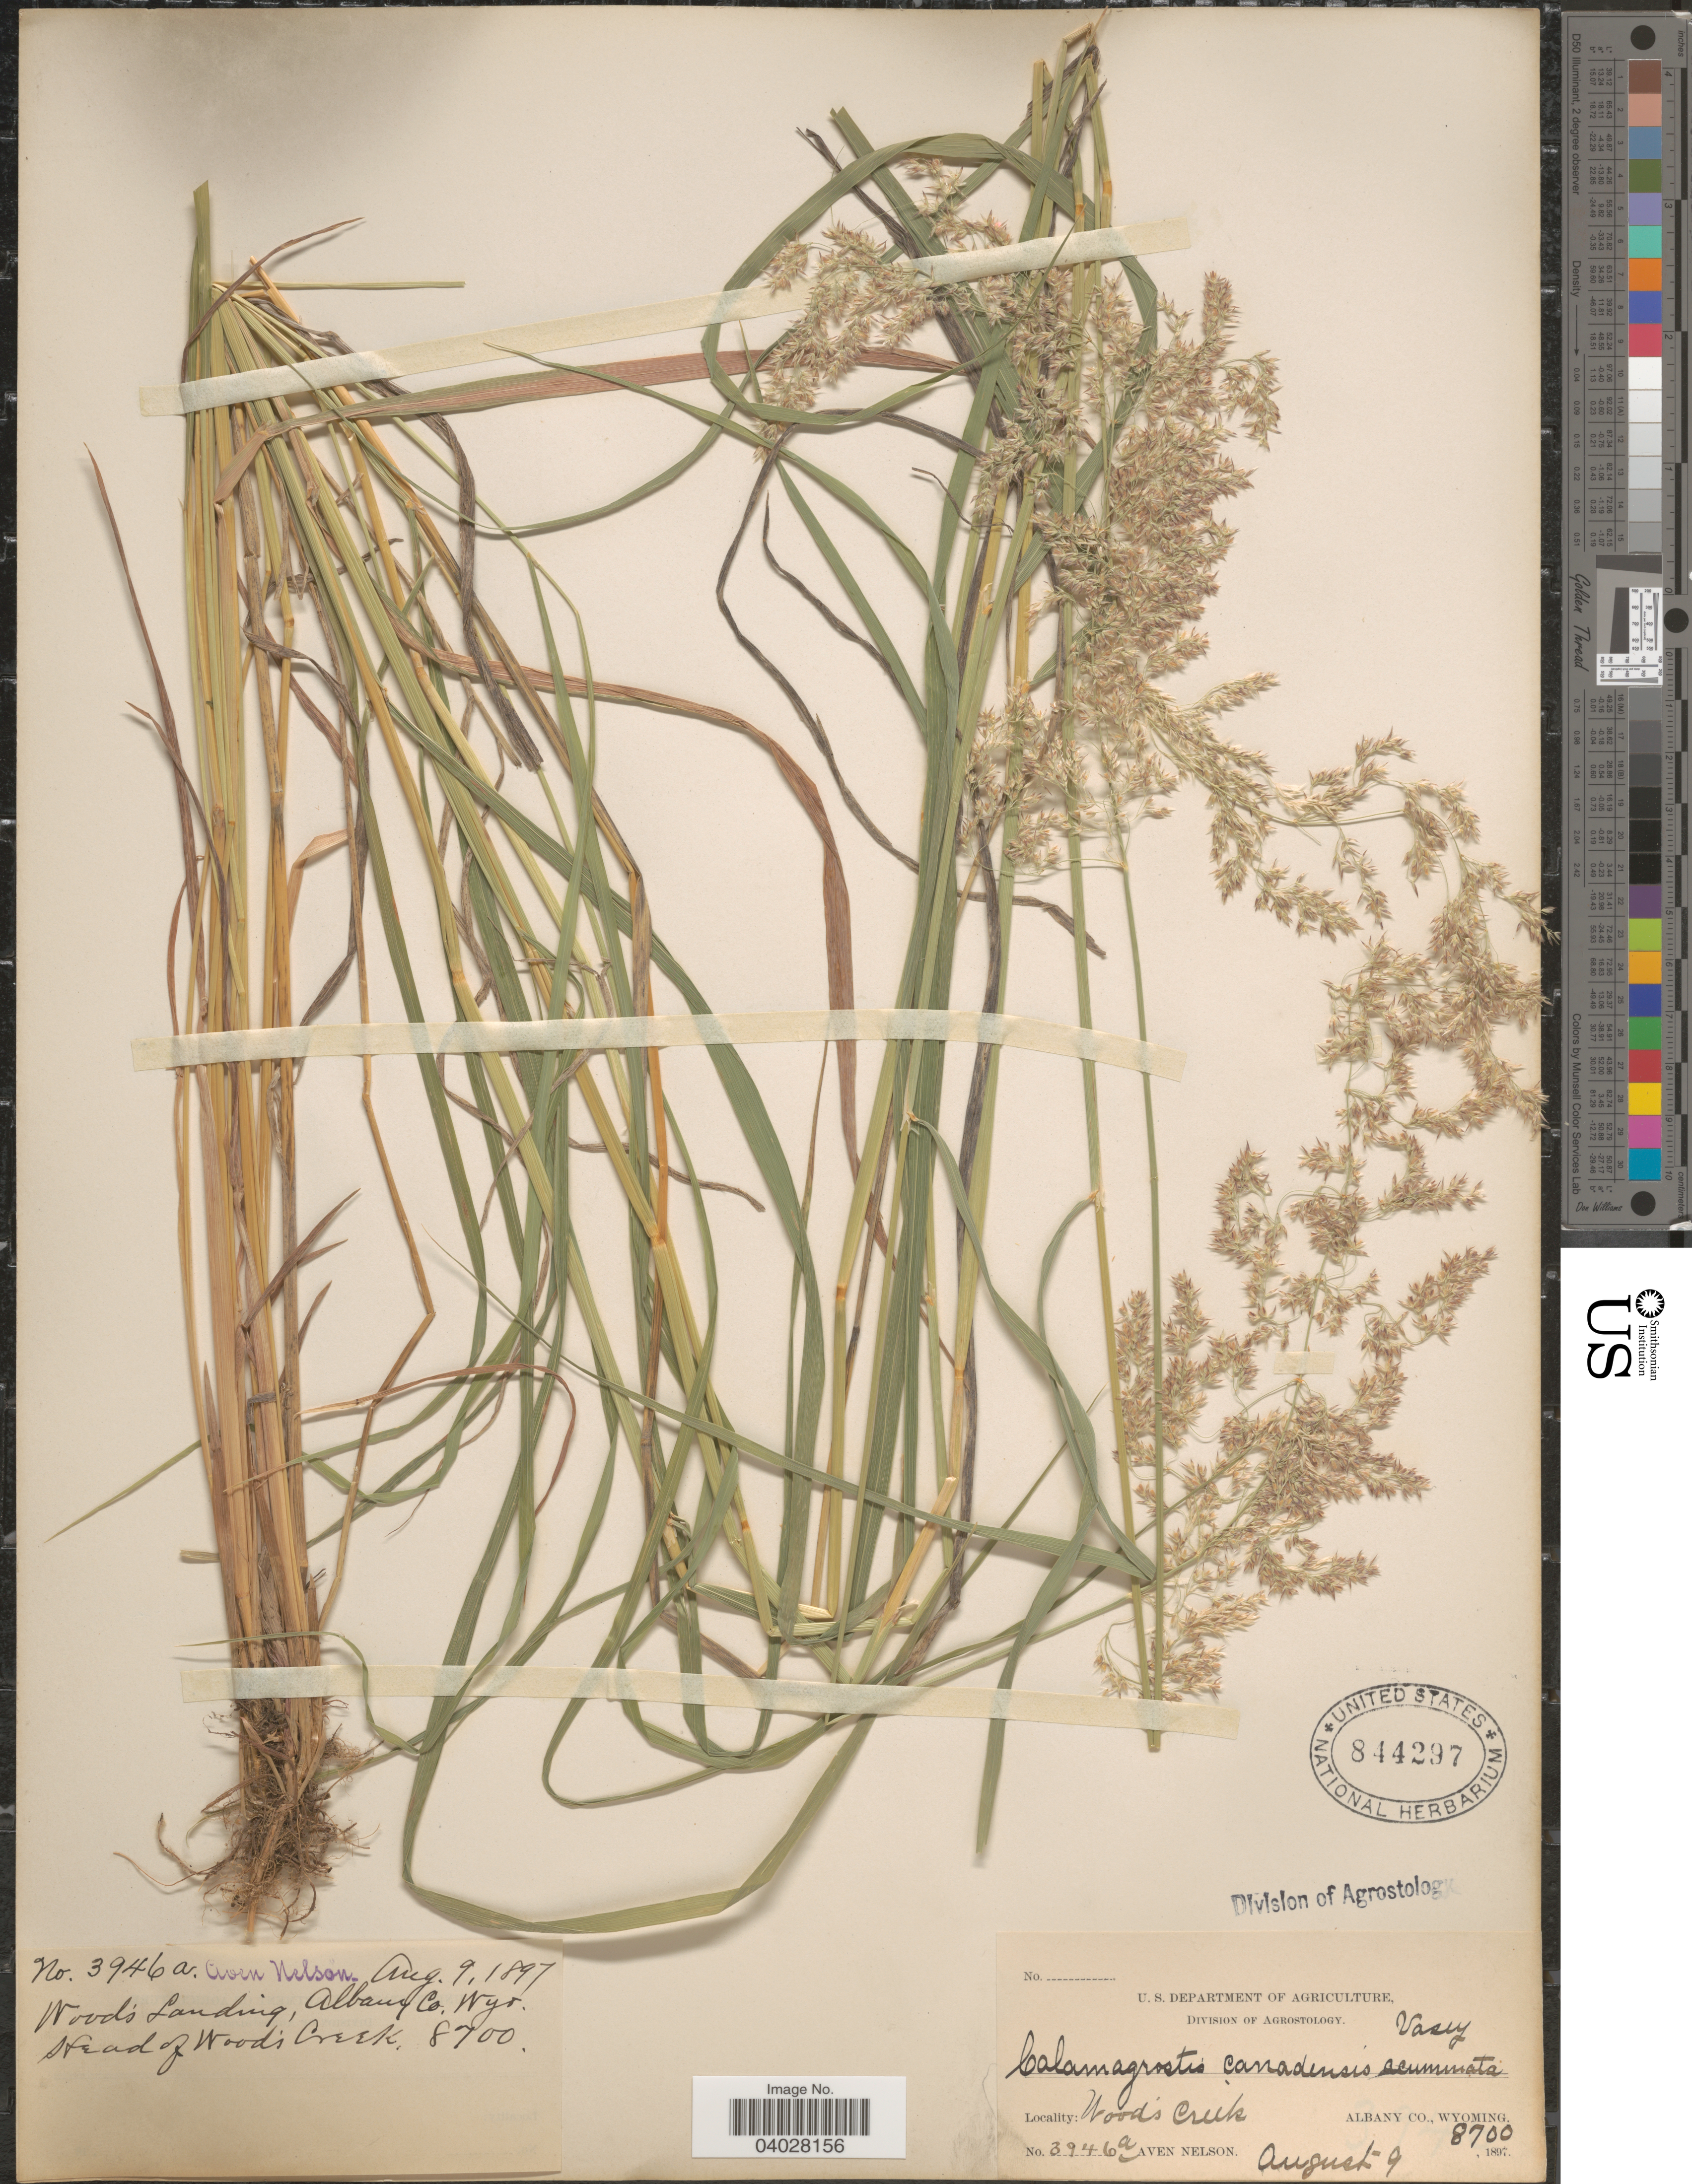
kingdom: Plantae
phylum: Tracheophyta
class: Liliopsida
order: Poales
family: Poaceae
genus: Calamagrostis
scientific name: Calamagrostis canadensis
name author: (Michx.) P. Beauv.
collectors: A. Nelson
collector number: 3946a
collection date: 1897-08-09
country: United States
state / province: Wyoming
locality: Wood's Creek. Albany Co.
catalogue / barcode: US 844297